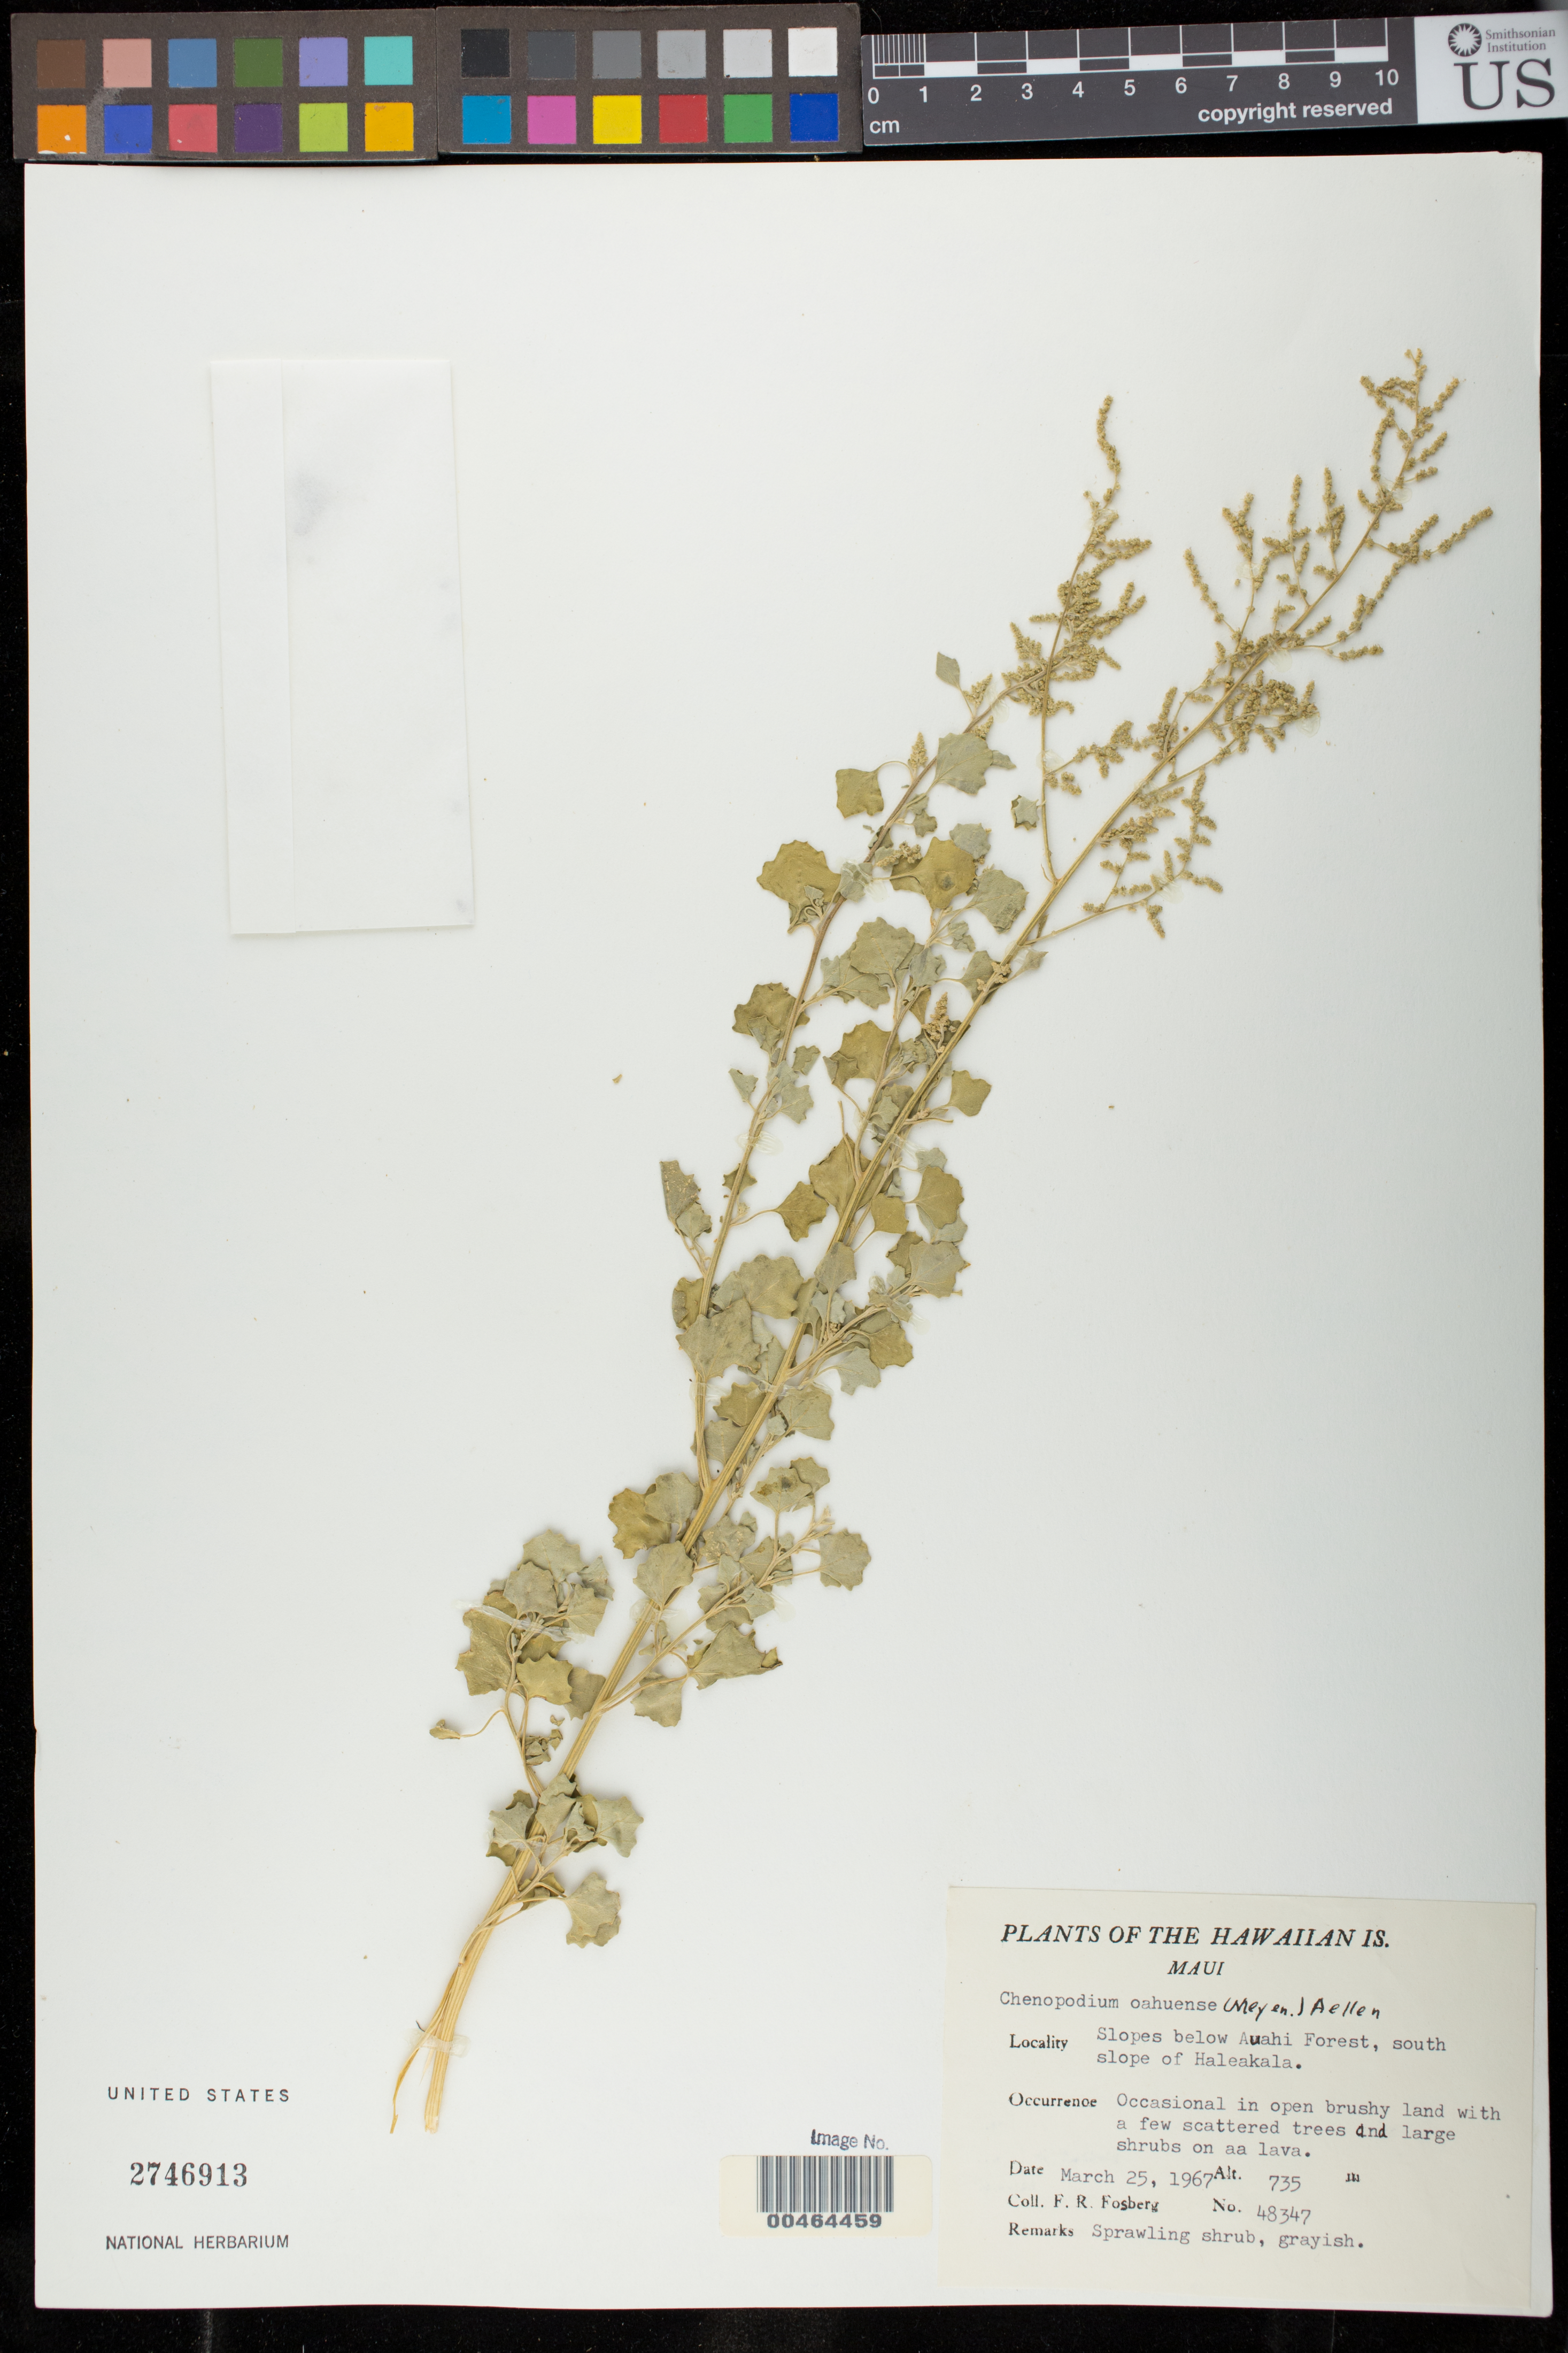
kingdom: Plantae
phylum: Tracheophyta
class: Magnoliopsida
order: Caryophyllales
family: Amaranthaceae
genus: Chenopodium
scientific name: Chenopodium oahuense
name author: (Meyen) Aellen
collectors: F. R. Fosberg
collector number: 48347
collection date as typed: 25 Mar 1967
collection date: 1967-03-25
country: United States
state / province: Hawaii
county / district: Maui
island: Maui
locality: Slopes below Auahi Forest, south slope of Haleakala.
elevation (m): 735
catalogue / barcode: US 2746913